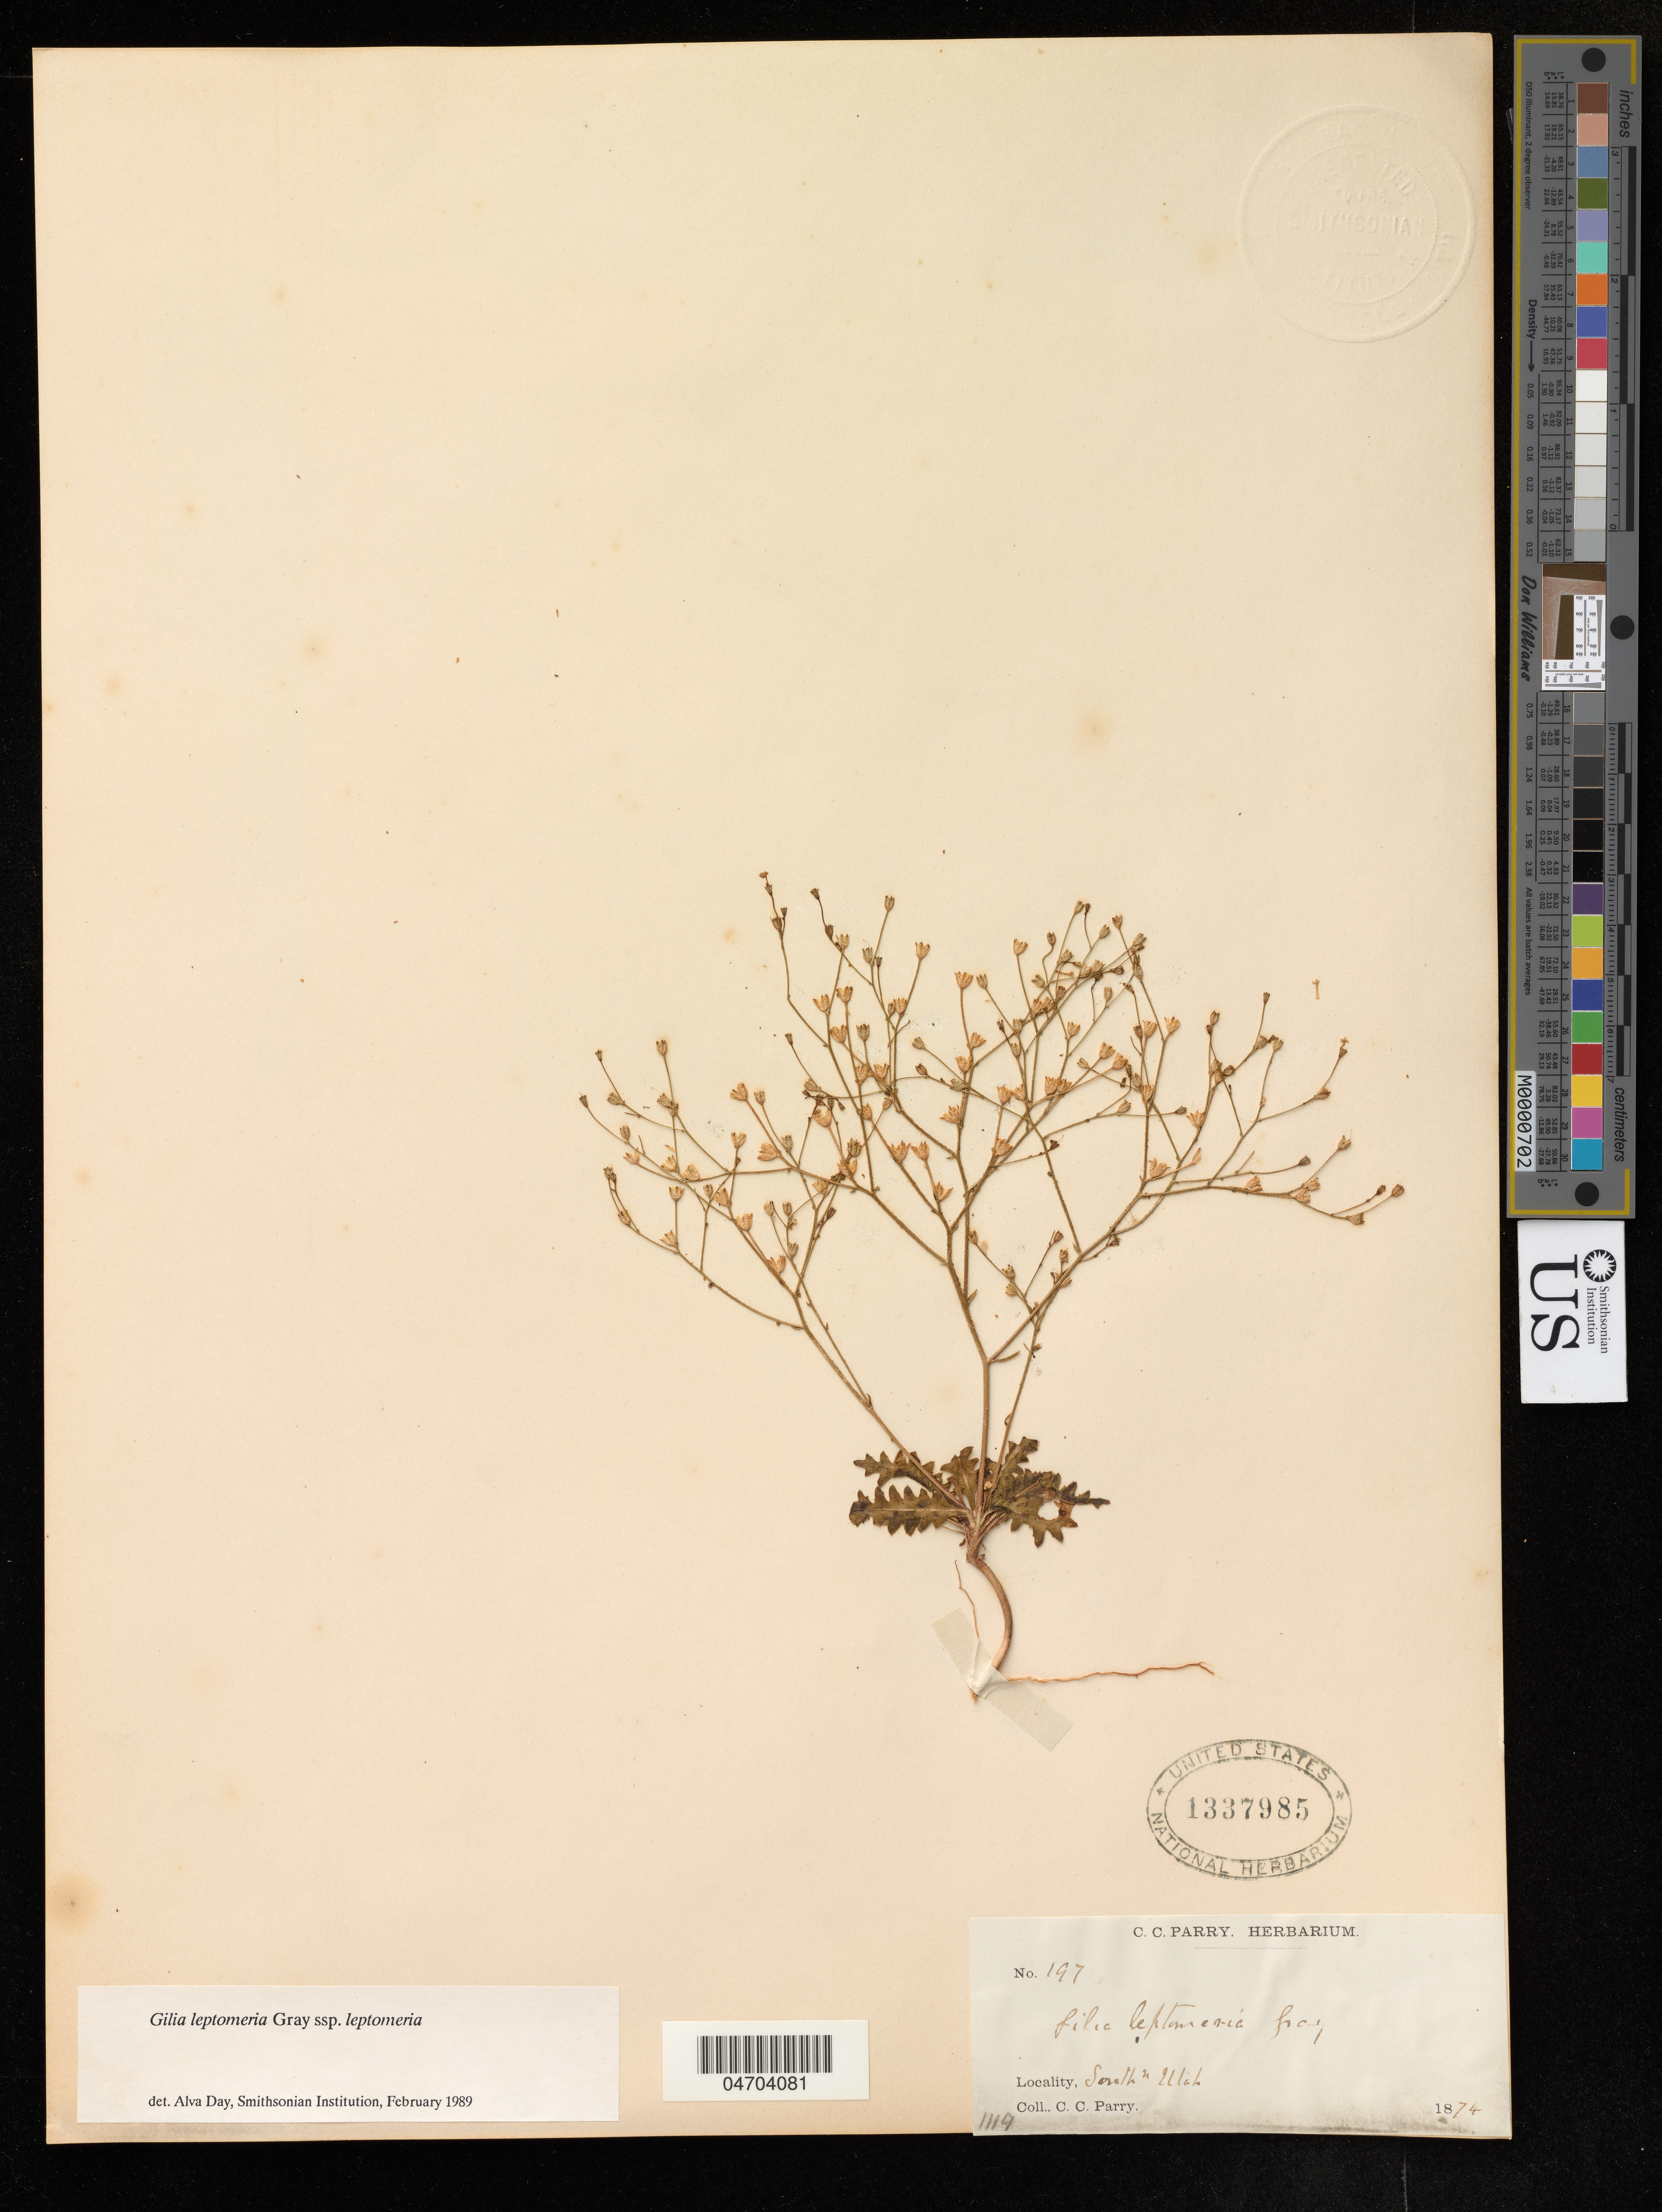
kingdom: Plantae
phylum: Tracheophyta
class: Magnoliopsida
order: Ericales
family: Polemoniaceae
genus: Aliciella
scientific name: Aliciella leptomeria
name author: (A. Gray) J.M. Porter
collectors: C. Parry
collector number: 197/1119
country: United States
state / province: Utah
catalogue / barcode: US 1337985